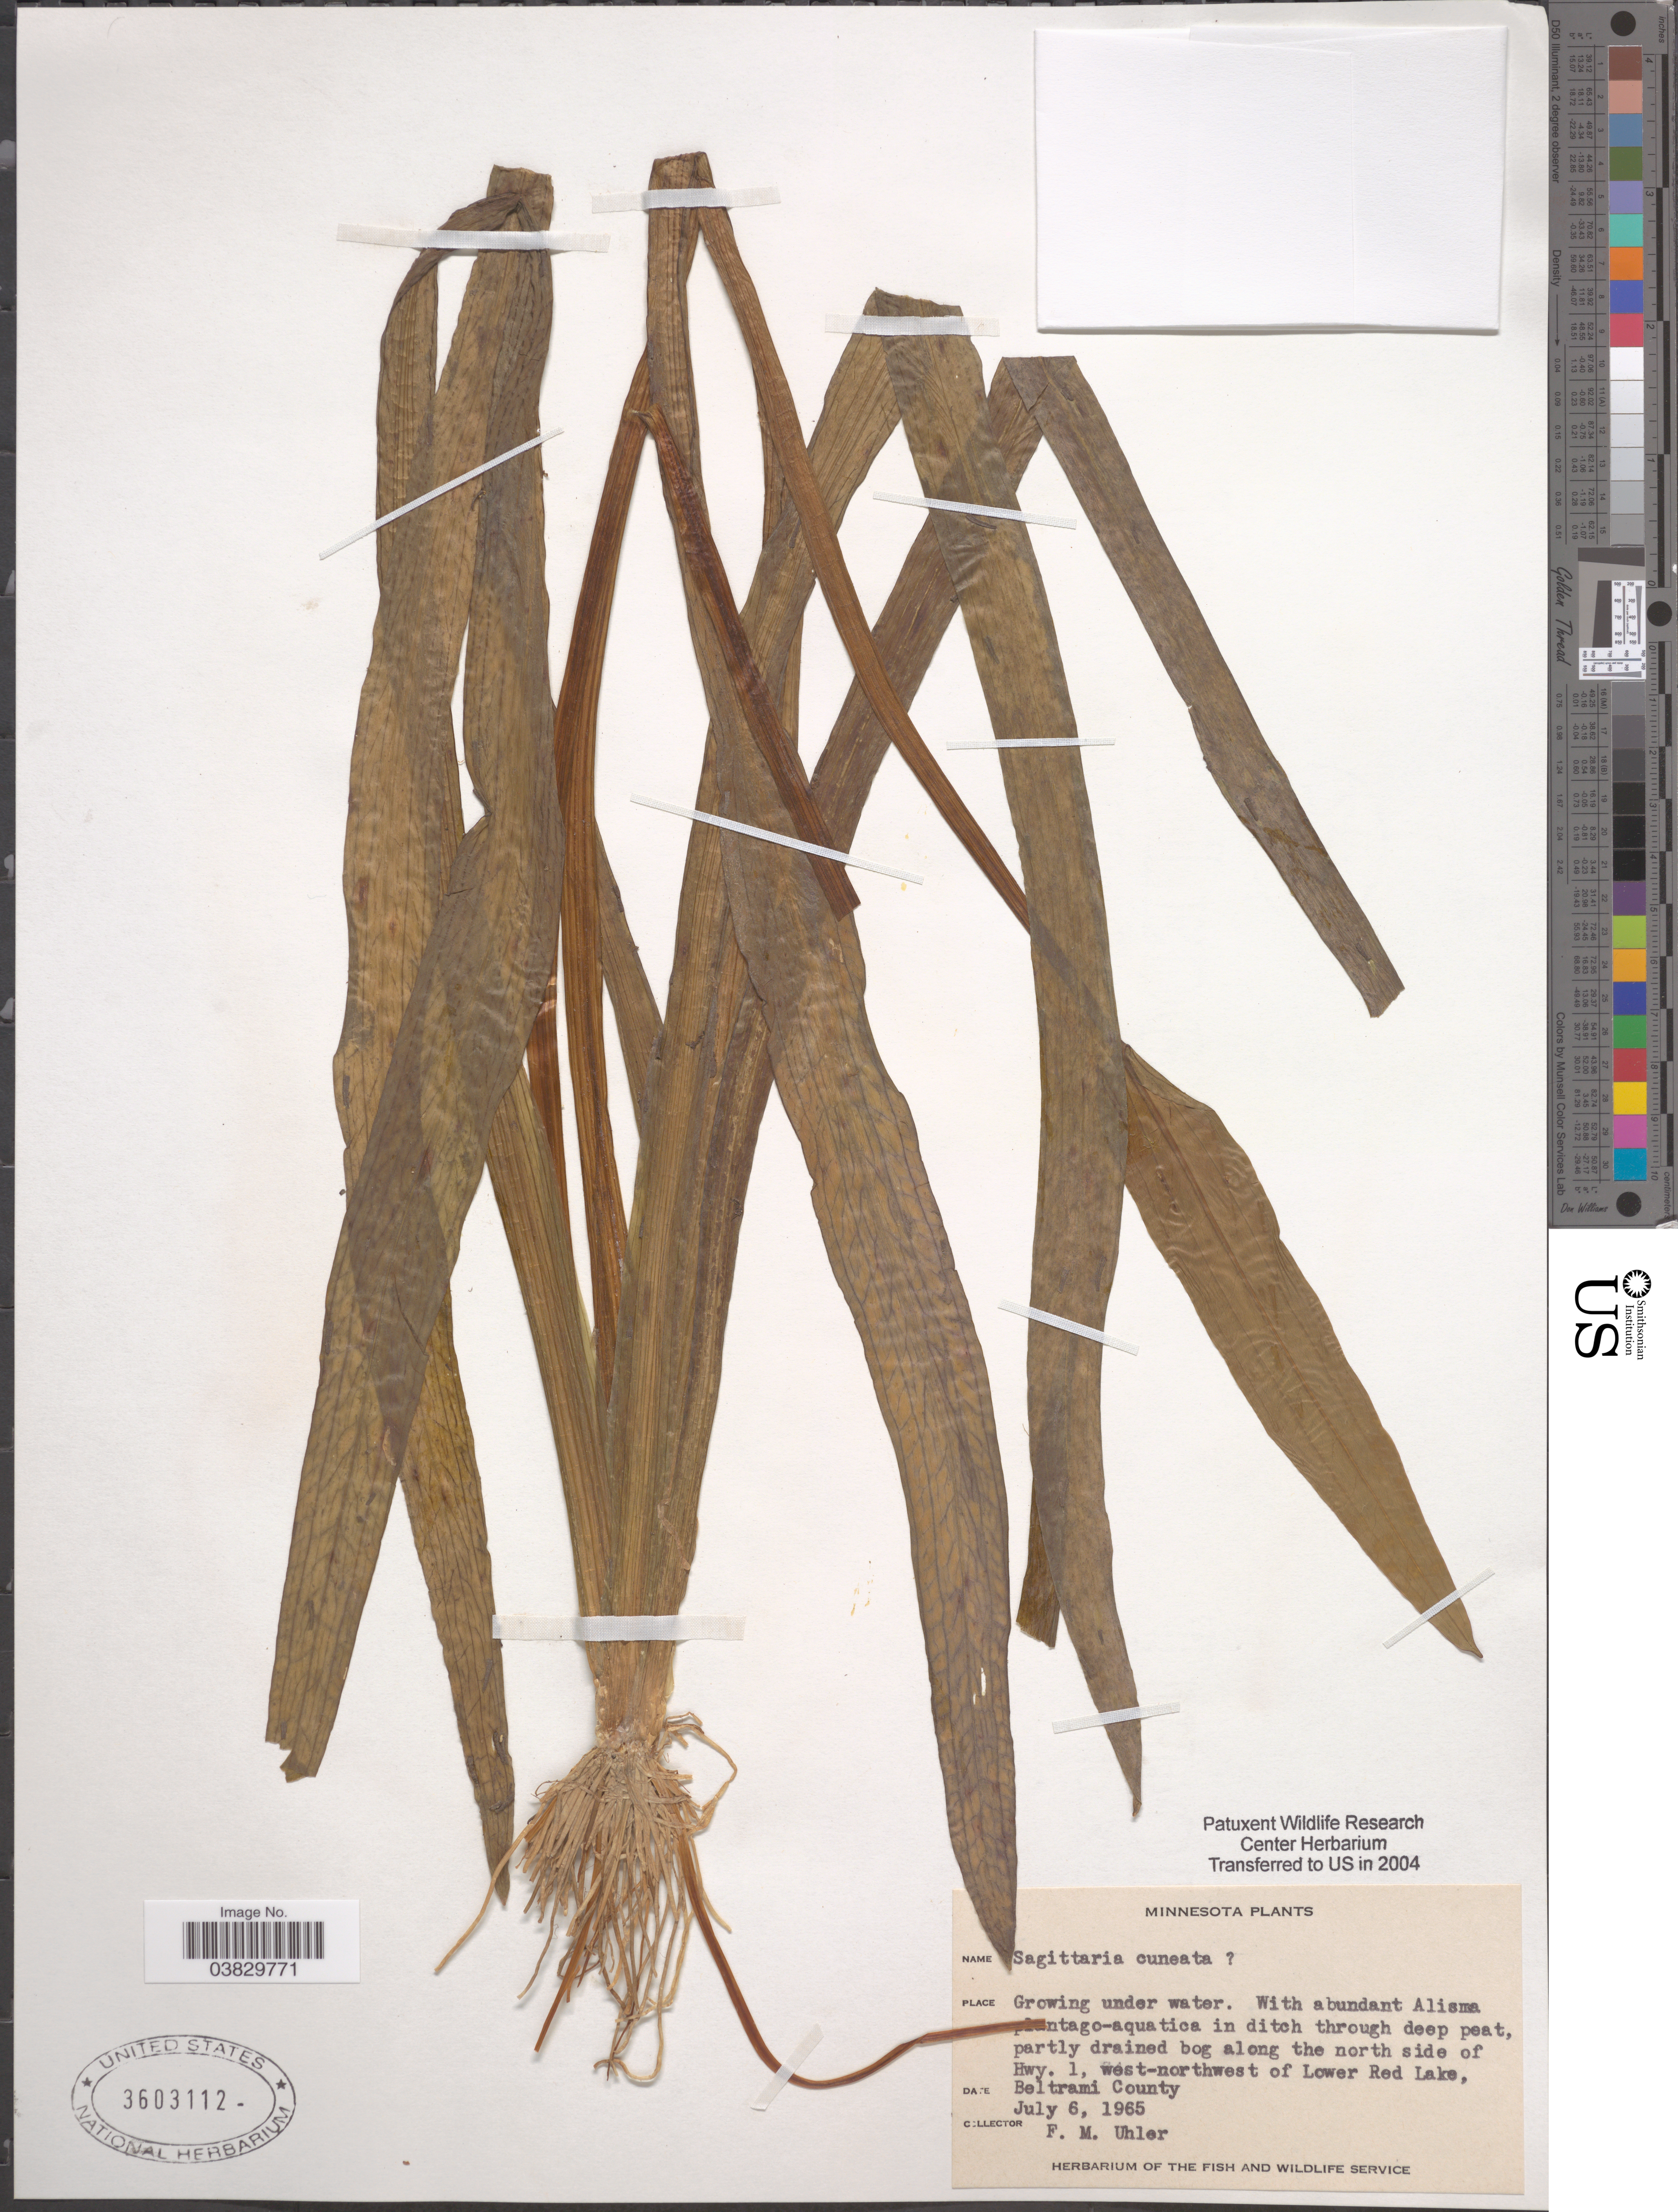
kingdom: Plantae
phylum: Tracheophyta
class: Liliopsida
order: Alismatales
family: Alismataceae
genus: Sagittaria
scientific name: Sagittaria cuneata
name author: E. Sheld.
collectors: F. M. Uhler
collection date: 1965-07-06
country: United States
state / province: Minnesota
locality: Under water. Partly drained bog along the north side of Hwy. 1, west-northwest of Lower Red Lake, Beltrami County.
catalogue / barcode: US 3603112